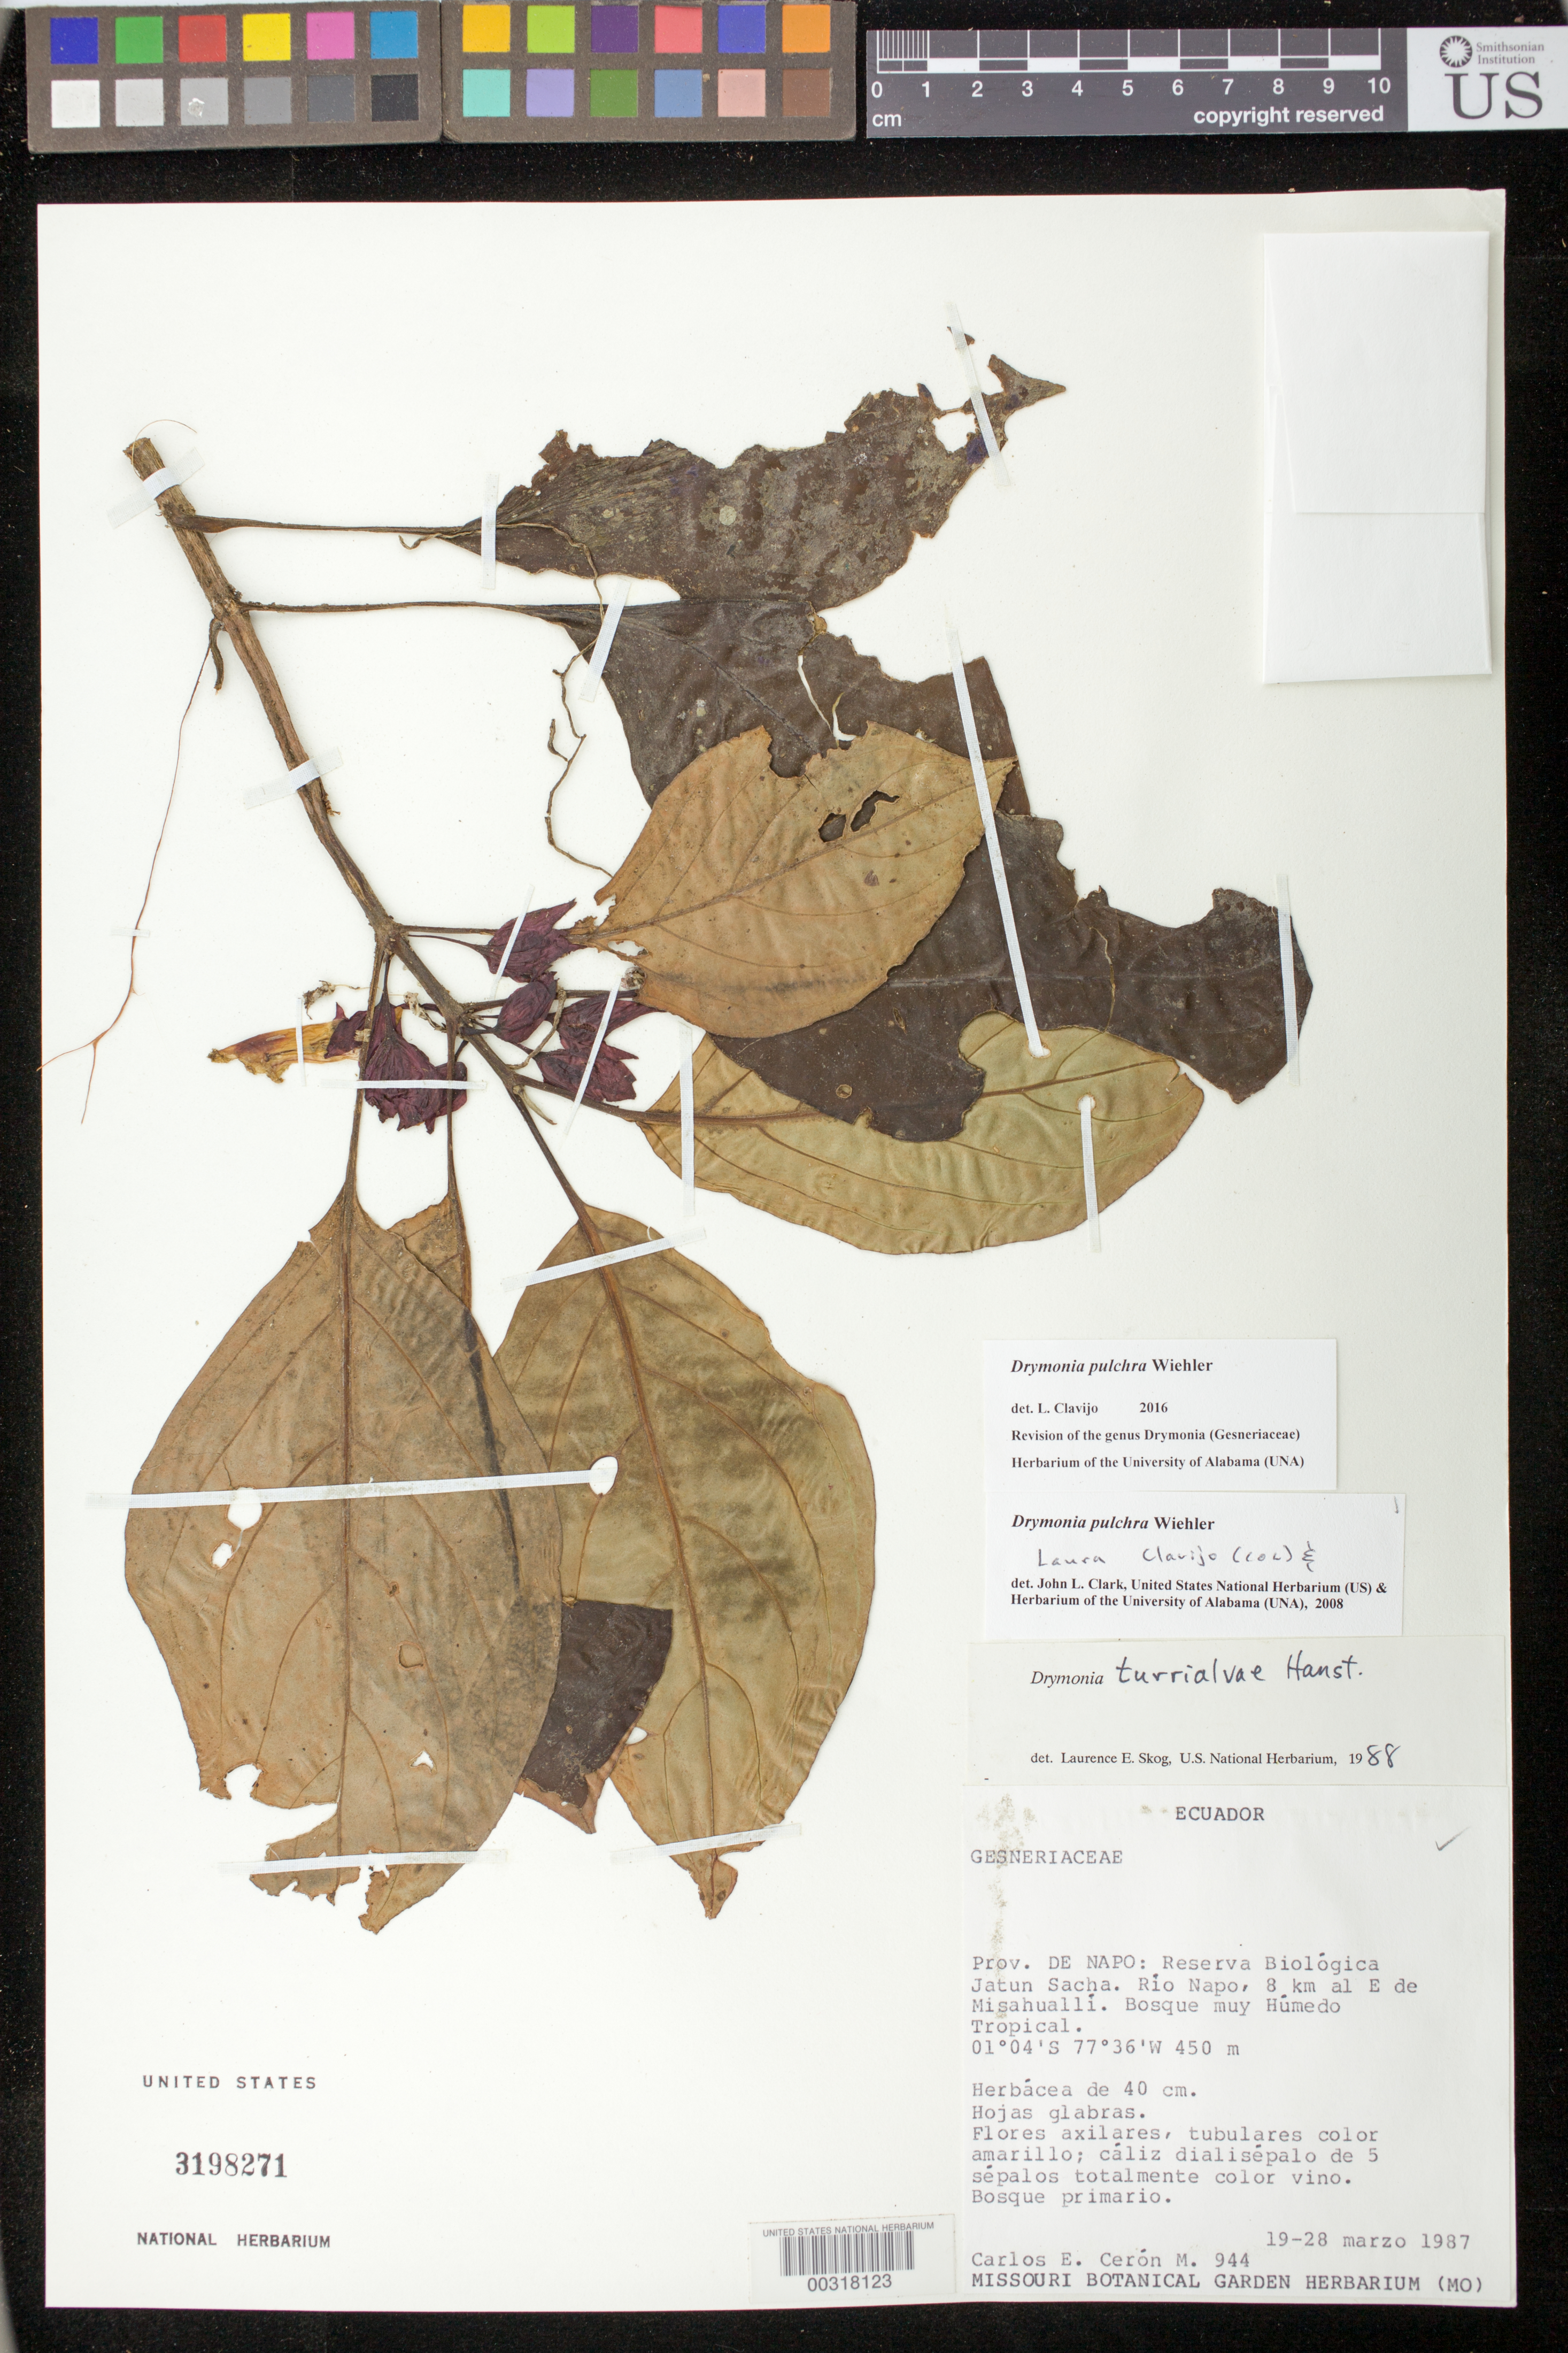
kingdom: Plantae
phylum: Tracheophyta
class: Magnoliopsida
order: Lamiales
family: Gesneriaceae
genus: Drymonia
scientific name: Drymonia pulchra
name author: Wiehler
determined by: Clavijo, L.; Clark, J. L.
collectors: C. E. Cerón M.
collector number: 944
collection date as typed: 19-28 Mar 1987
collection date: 1987-03-19/1987-03-28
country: Ecuador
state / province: Napo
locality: Reserva Biologica Jatun Sacha, Rio Napo, 8 km E of Misahualli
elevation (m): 450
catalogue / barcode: US 3198271